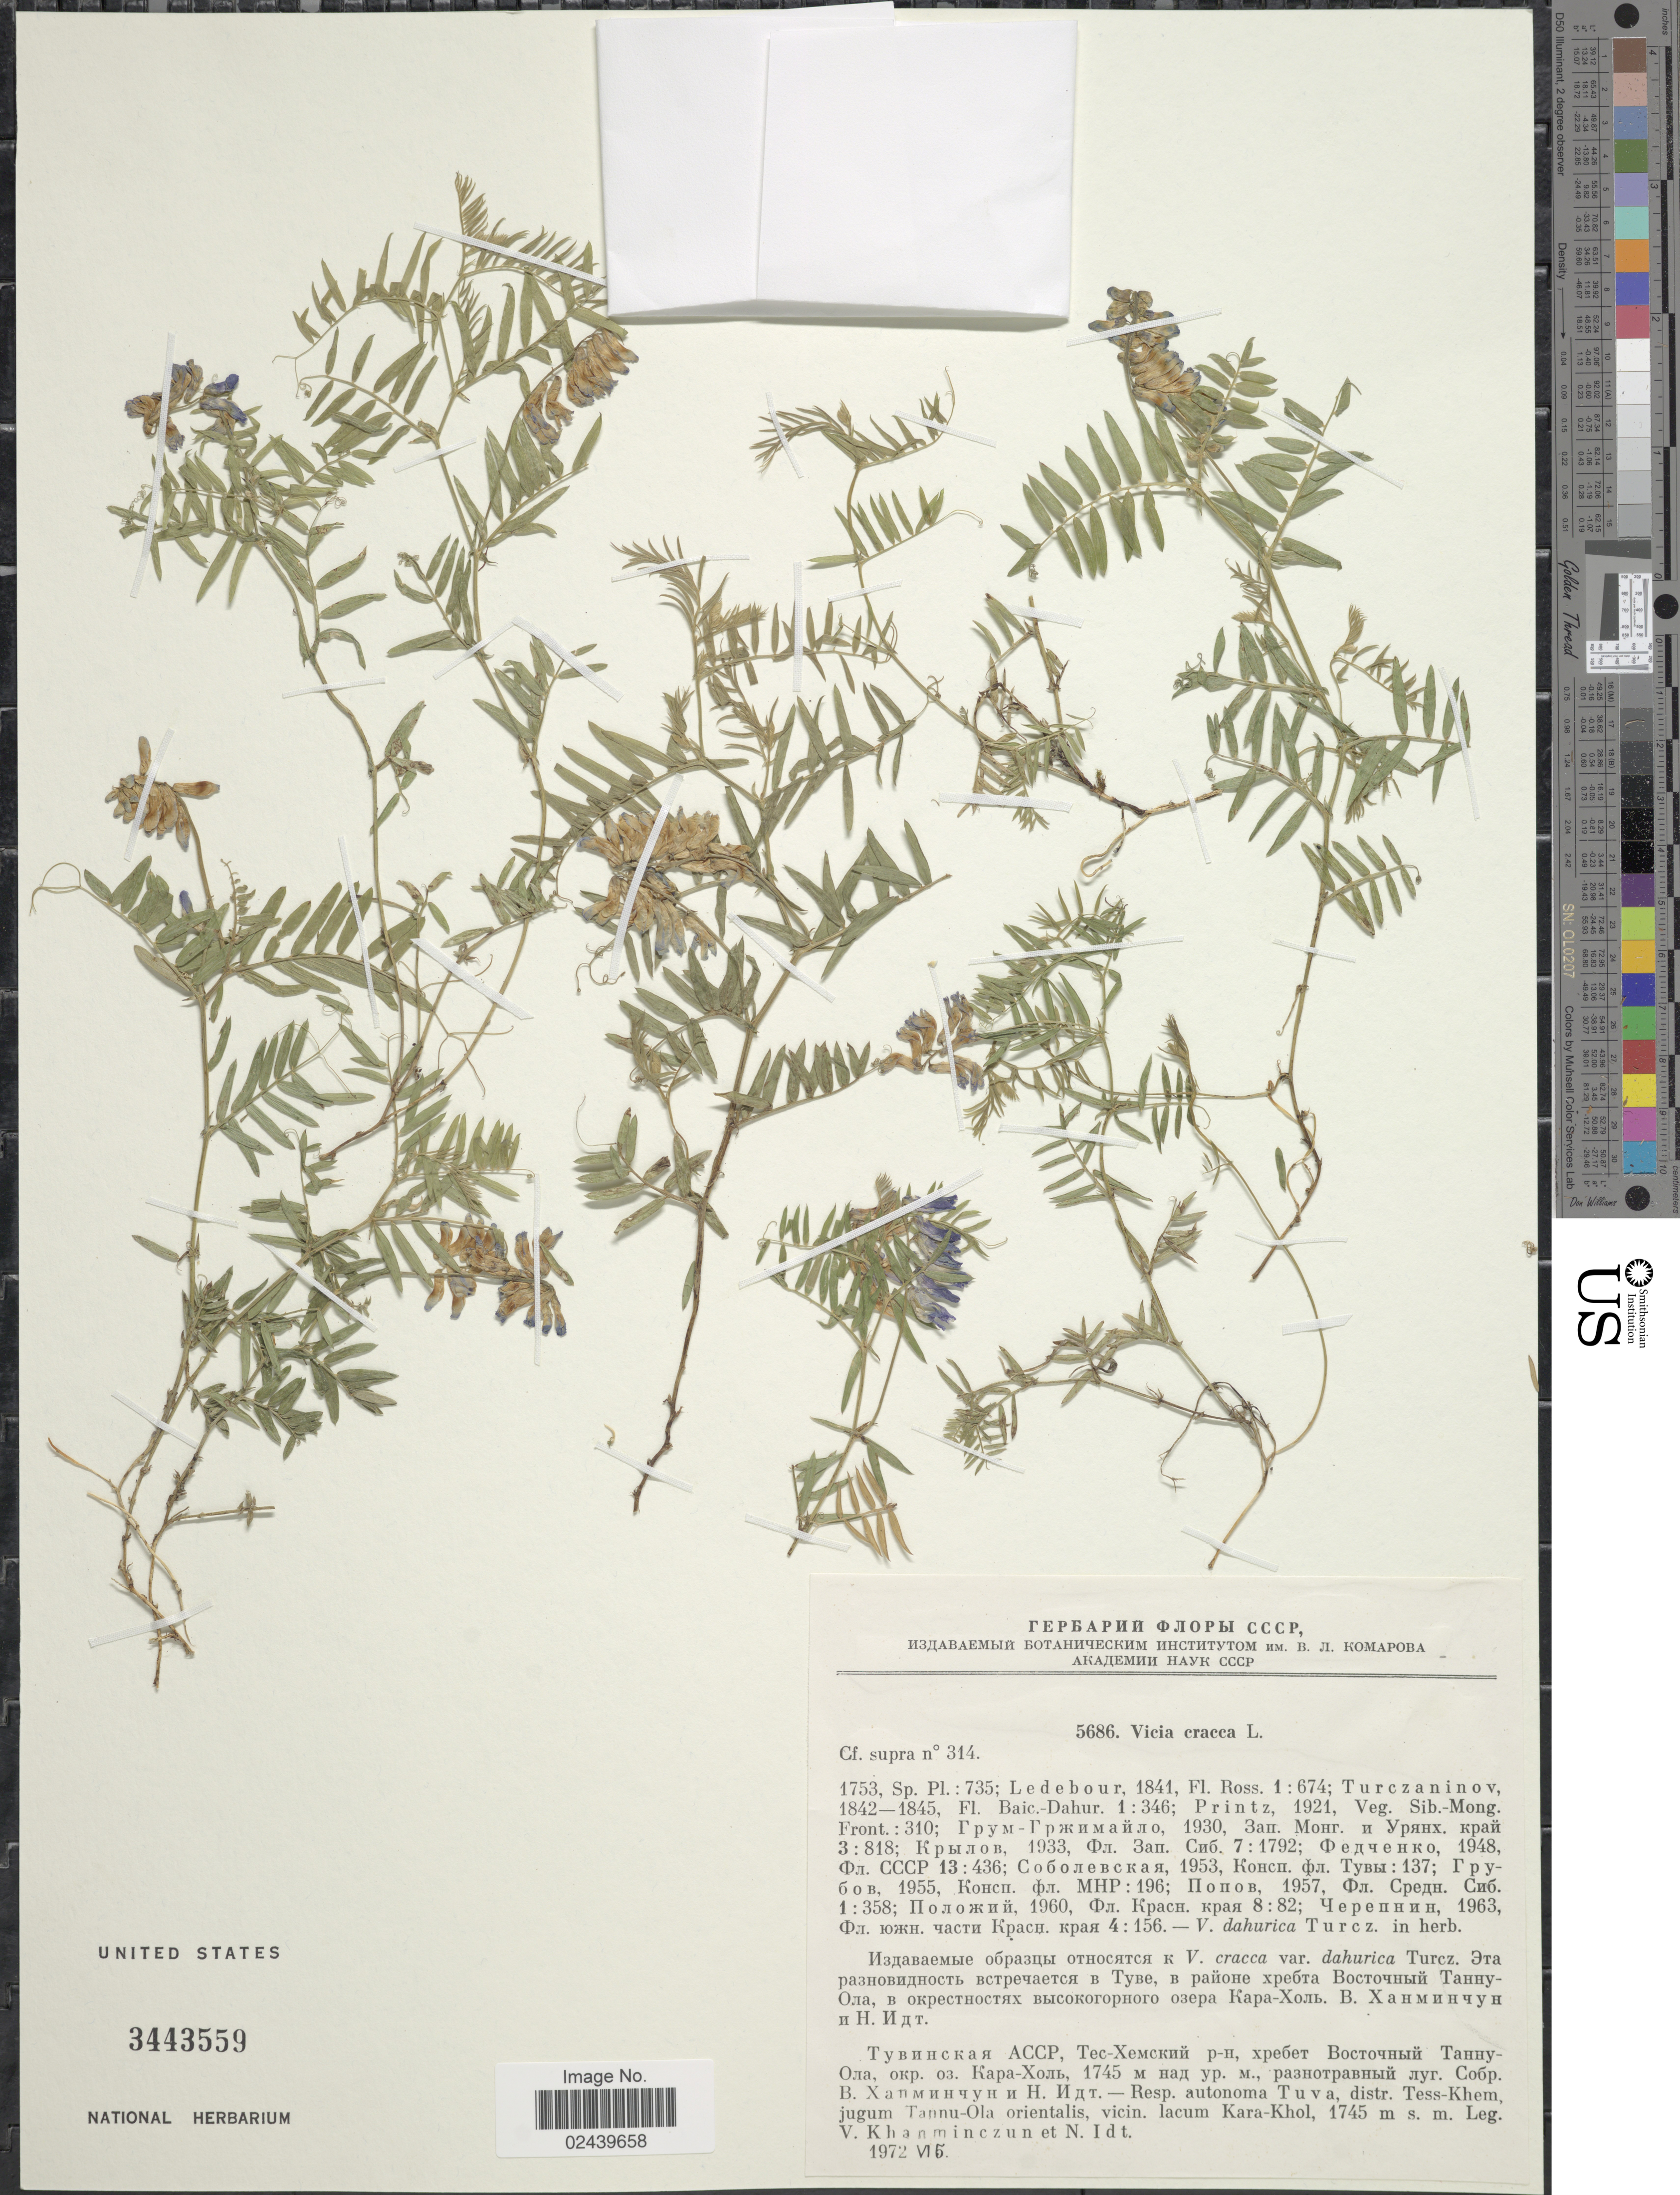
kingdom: Plantae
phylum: Tracheophyta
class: Magnoliopsida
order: Fabales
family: Fabaceae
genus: Vicia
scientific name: Vicia cracca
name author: L.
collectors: V. Khanminczun & N. Idt.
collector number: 5686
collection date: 1972-06-05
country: Russian Federation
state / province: Tuva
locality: Distr. Tess-Khem, jugum Tannu-Ola orientalis, vicin. lacum Kara-Khol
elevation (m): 1745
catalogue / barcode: US 3443559